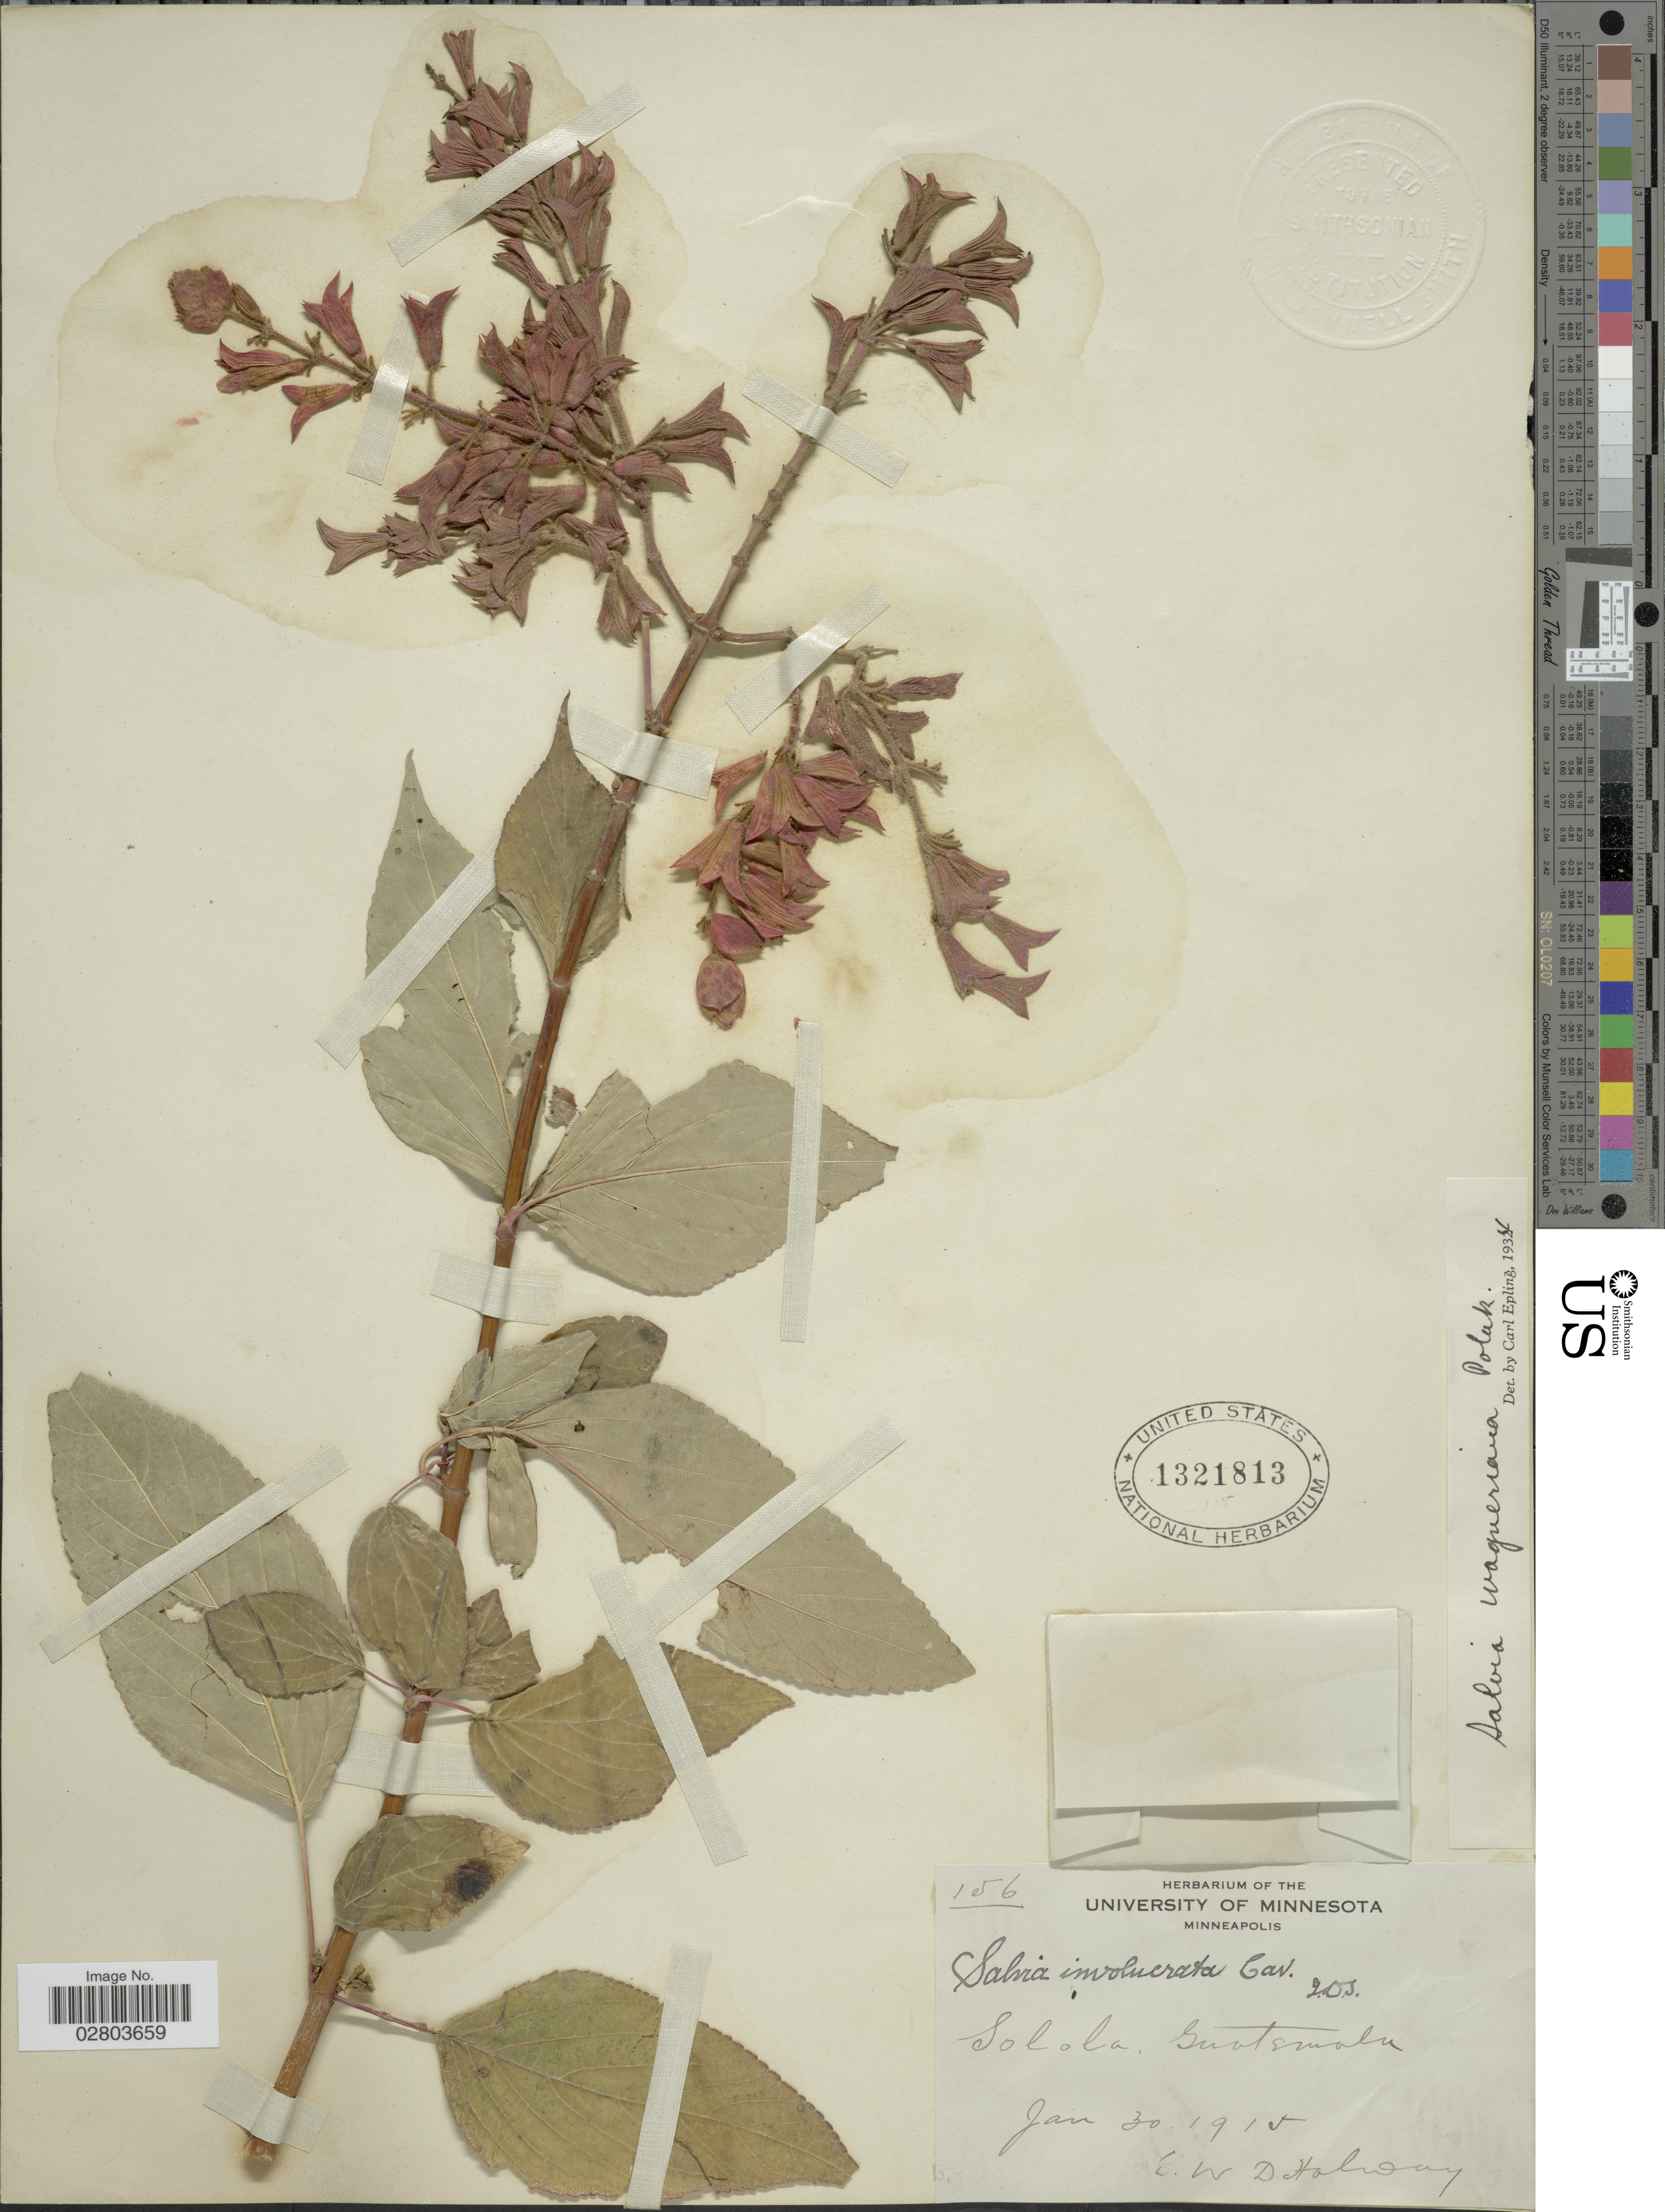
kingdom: Plantae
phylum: Tracheophyta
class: Magnoliopsida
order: Lamiales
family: Lamiaceae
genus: Salvia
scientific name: Salvia wagneriana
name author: Pol.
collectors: E. W. D. Holway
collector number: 156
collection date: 1915-01-30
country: Guatemala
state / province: Sololá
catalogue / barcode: US 1321813